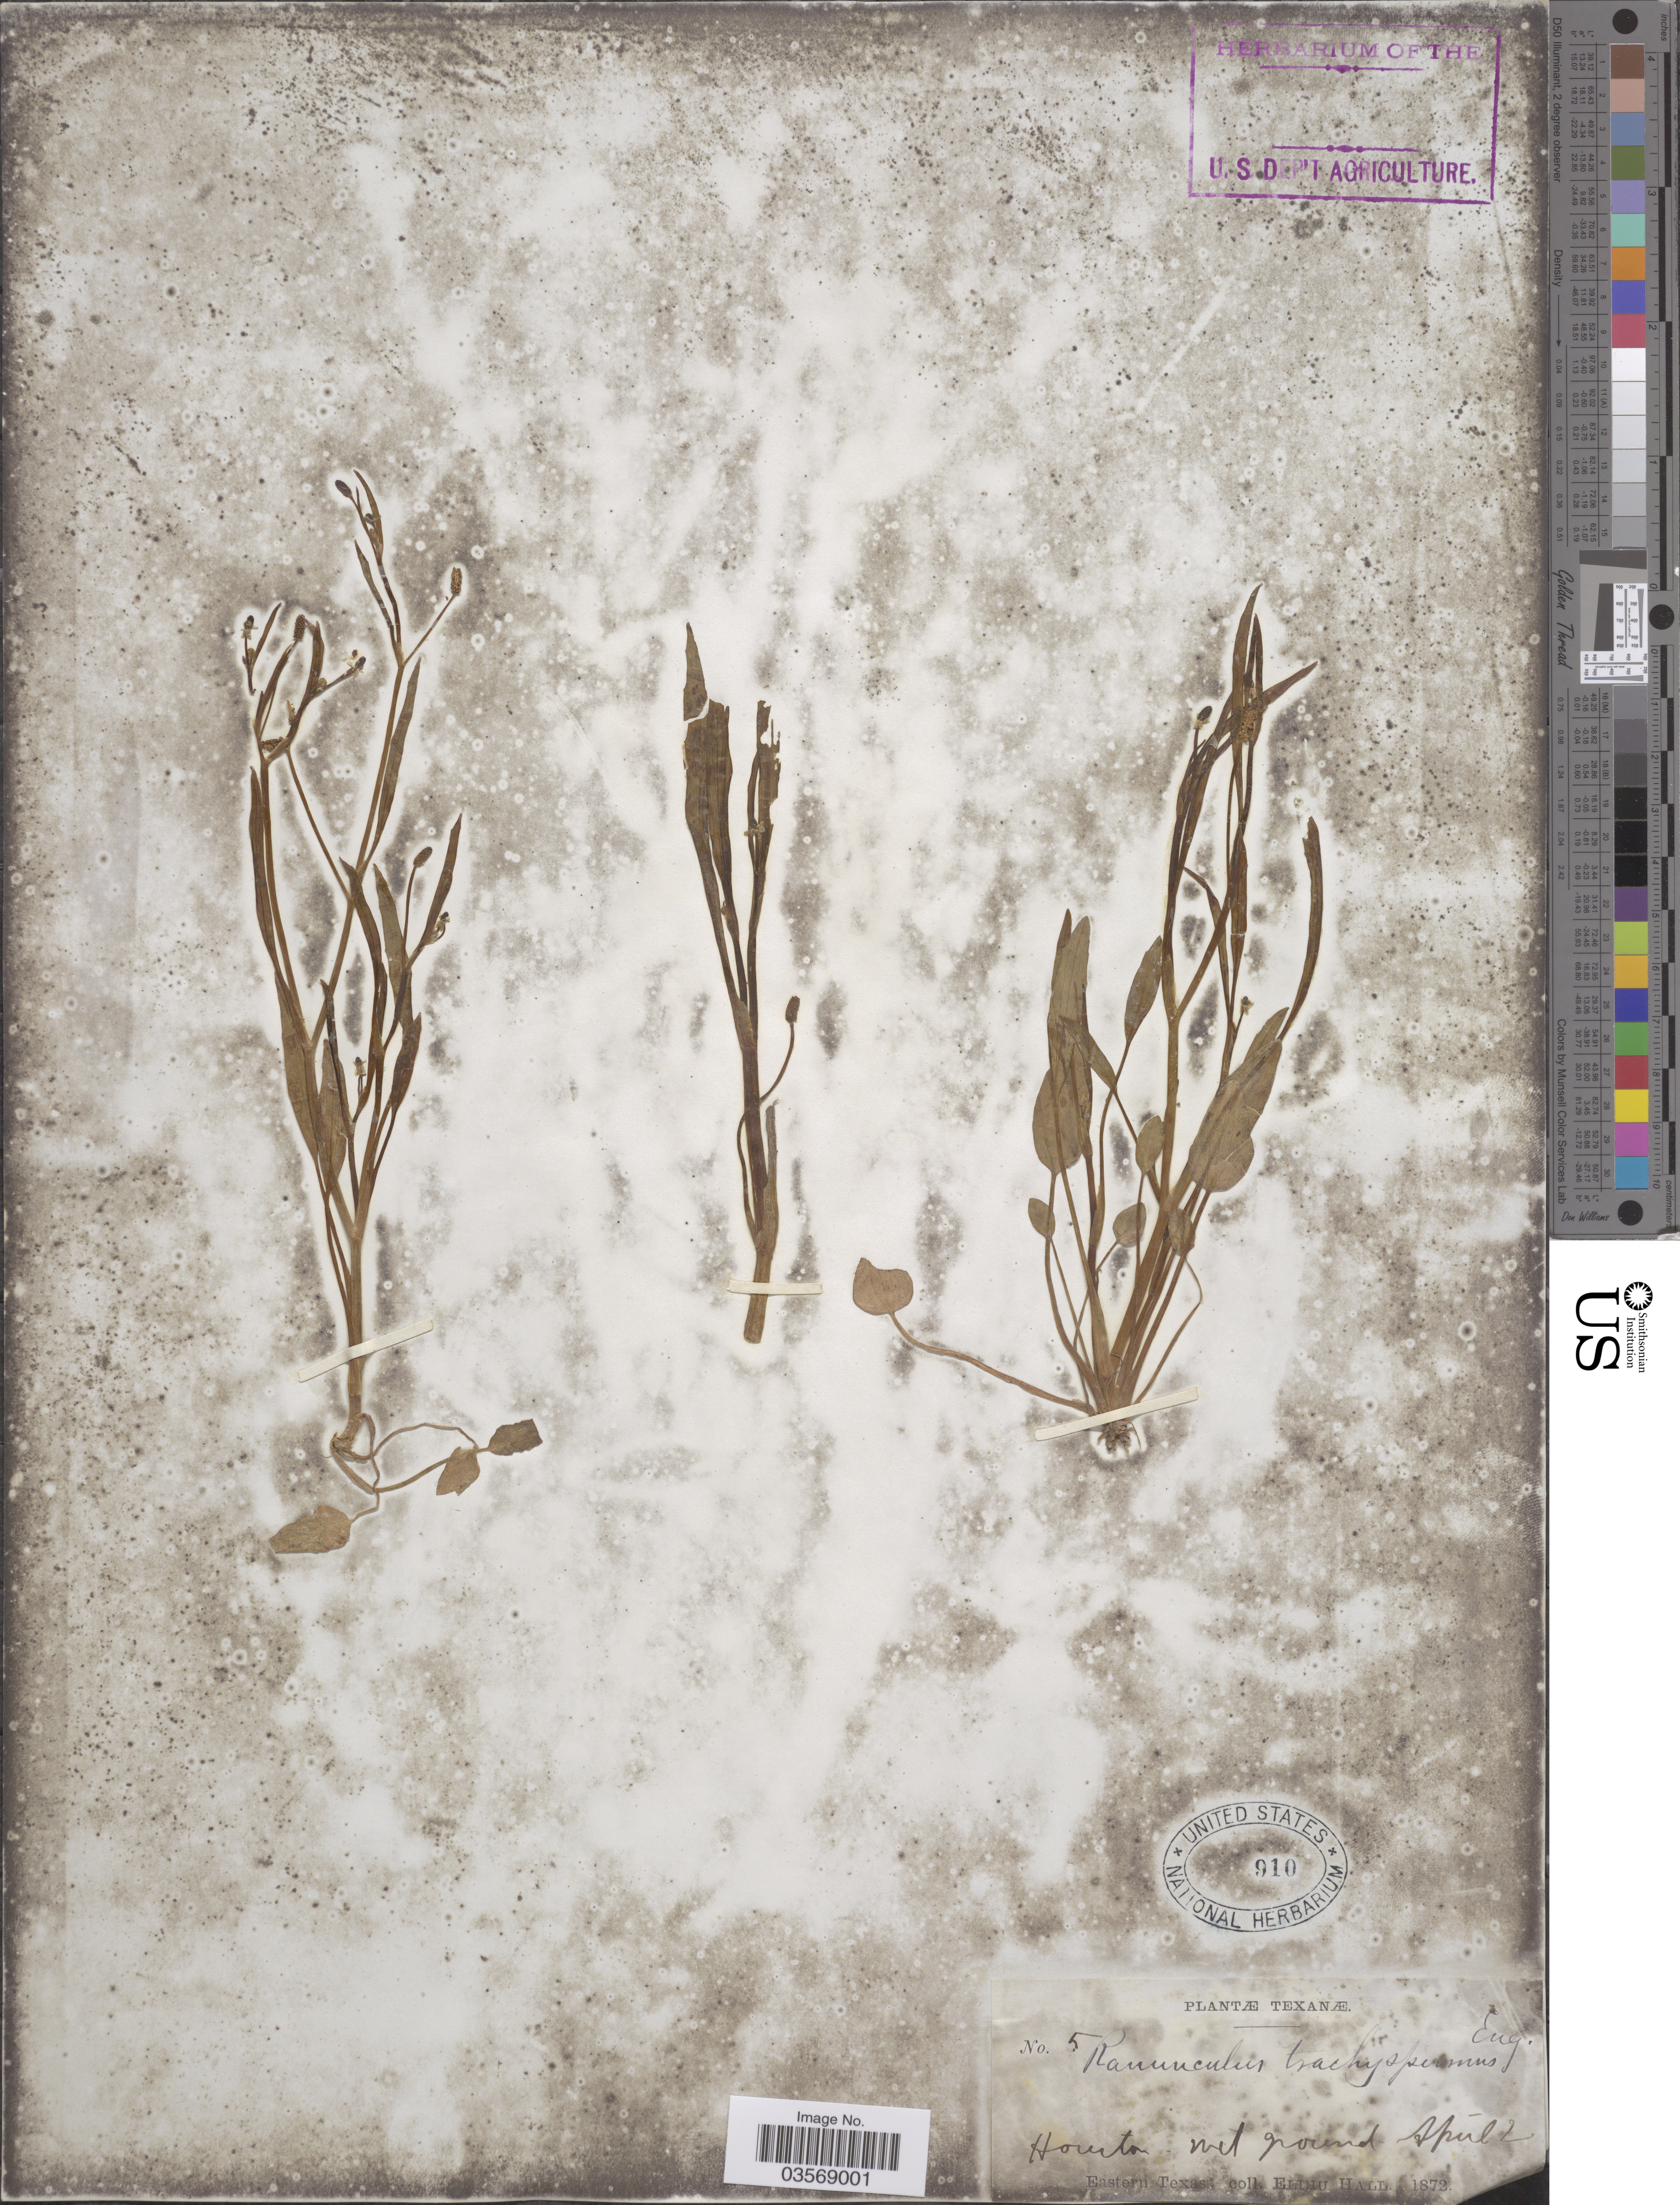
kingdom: Plantae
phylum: Tracheophyta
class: Magnoliopsida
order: Ranunculales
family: Ranunculaceae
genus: Ranunculus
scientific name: Ranunculus pusillus var. angustifolius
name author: (Engelm.) L.D. Benson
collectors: E. Hall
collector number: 5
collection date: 1872-04-02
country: United States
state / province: Texas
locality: Houston, Eastern Texas.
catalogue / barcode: US 910